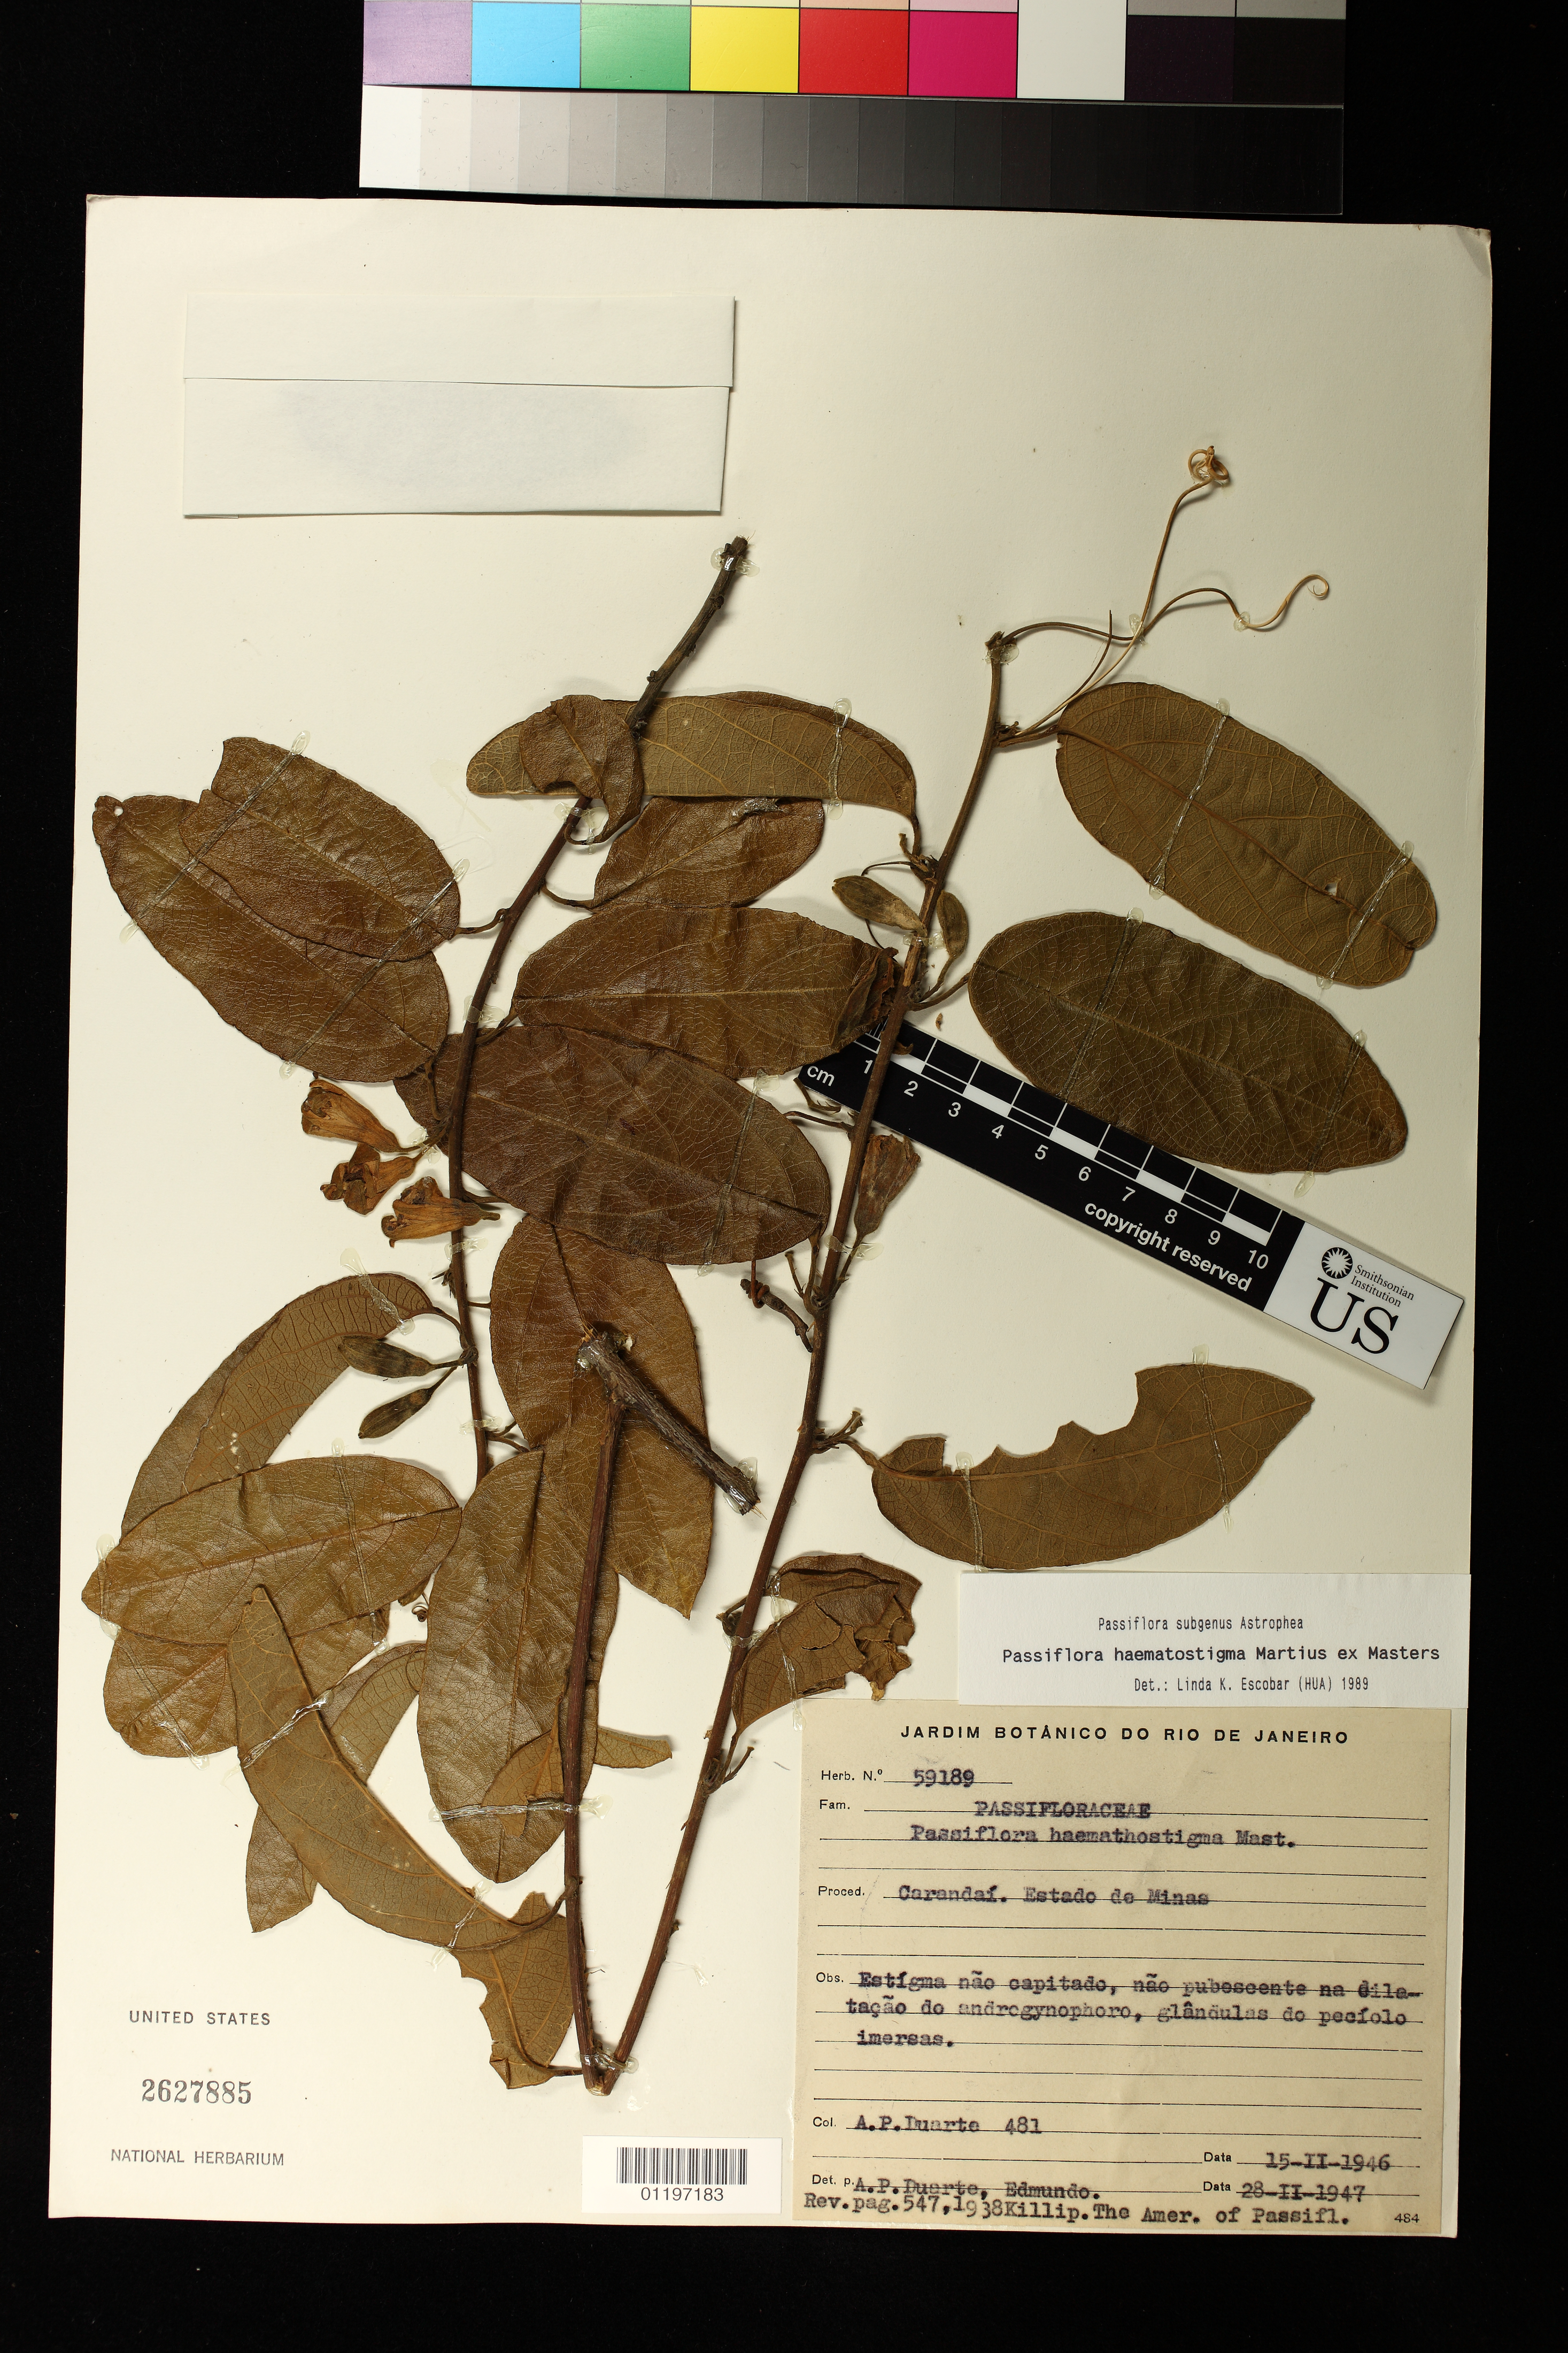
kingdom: Plantae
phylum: Tracheophyta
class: Magnoliopsida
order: Malpighiales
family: Passifloraceae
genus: Passiflora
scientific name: Passiflora haematostigma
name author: Mart. ex Mast.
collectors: A. P. Duarte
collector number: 481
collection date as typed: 15 Feb 1946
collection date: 1946-02-15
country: Brazil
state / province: Minas Gerais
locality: Carandaí, Estado de Minas.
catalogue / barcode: US 2627885